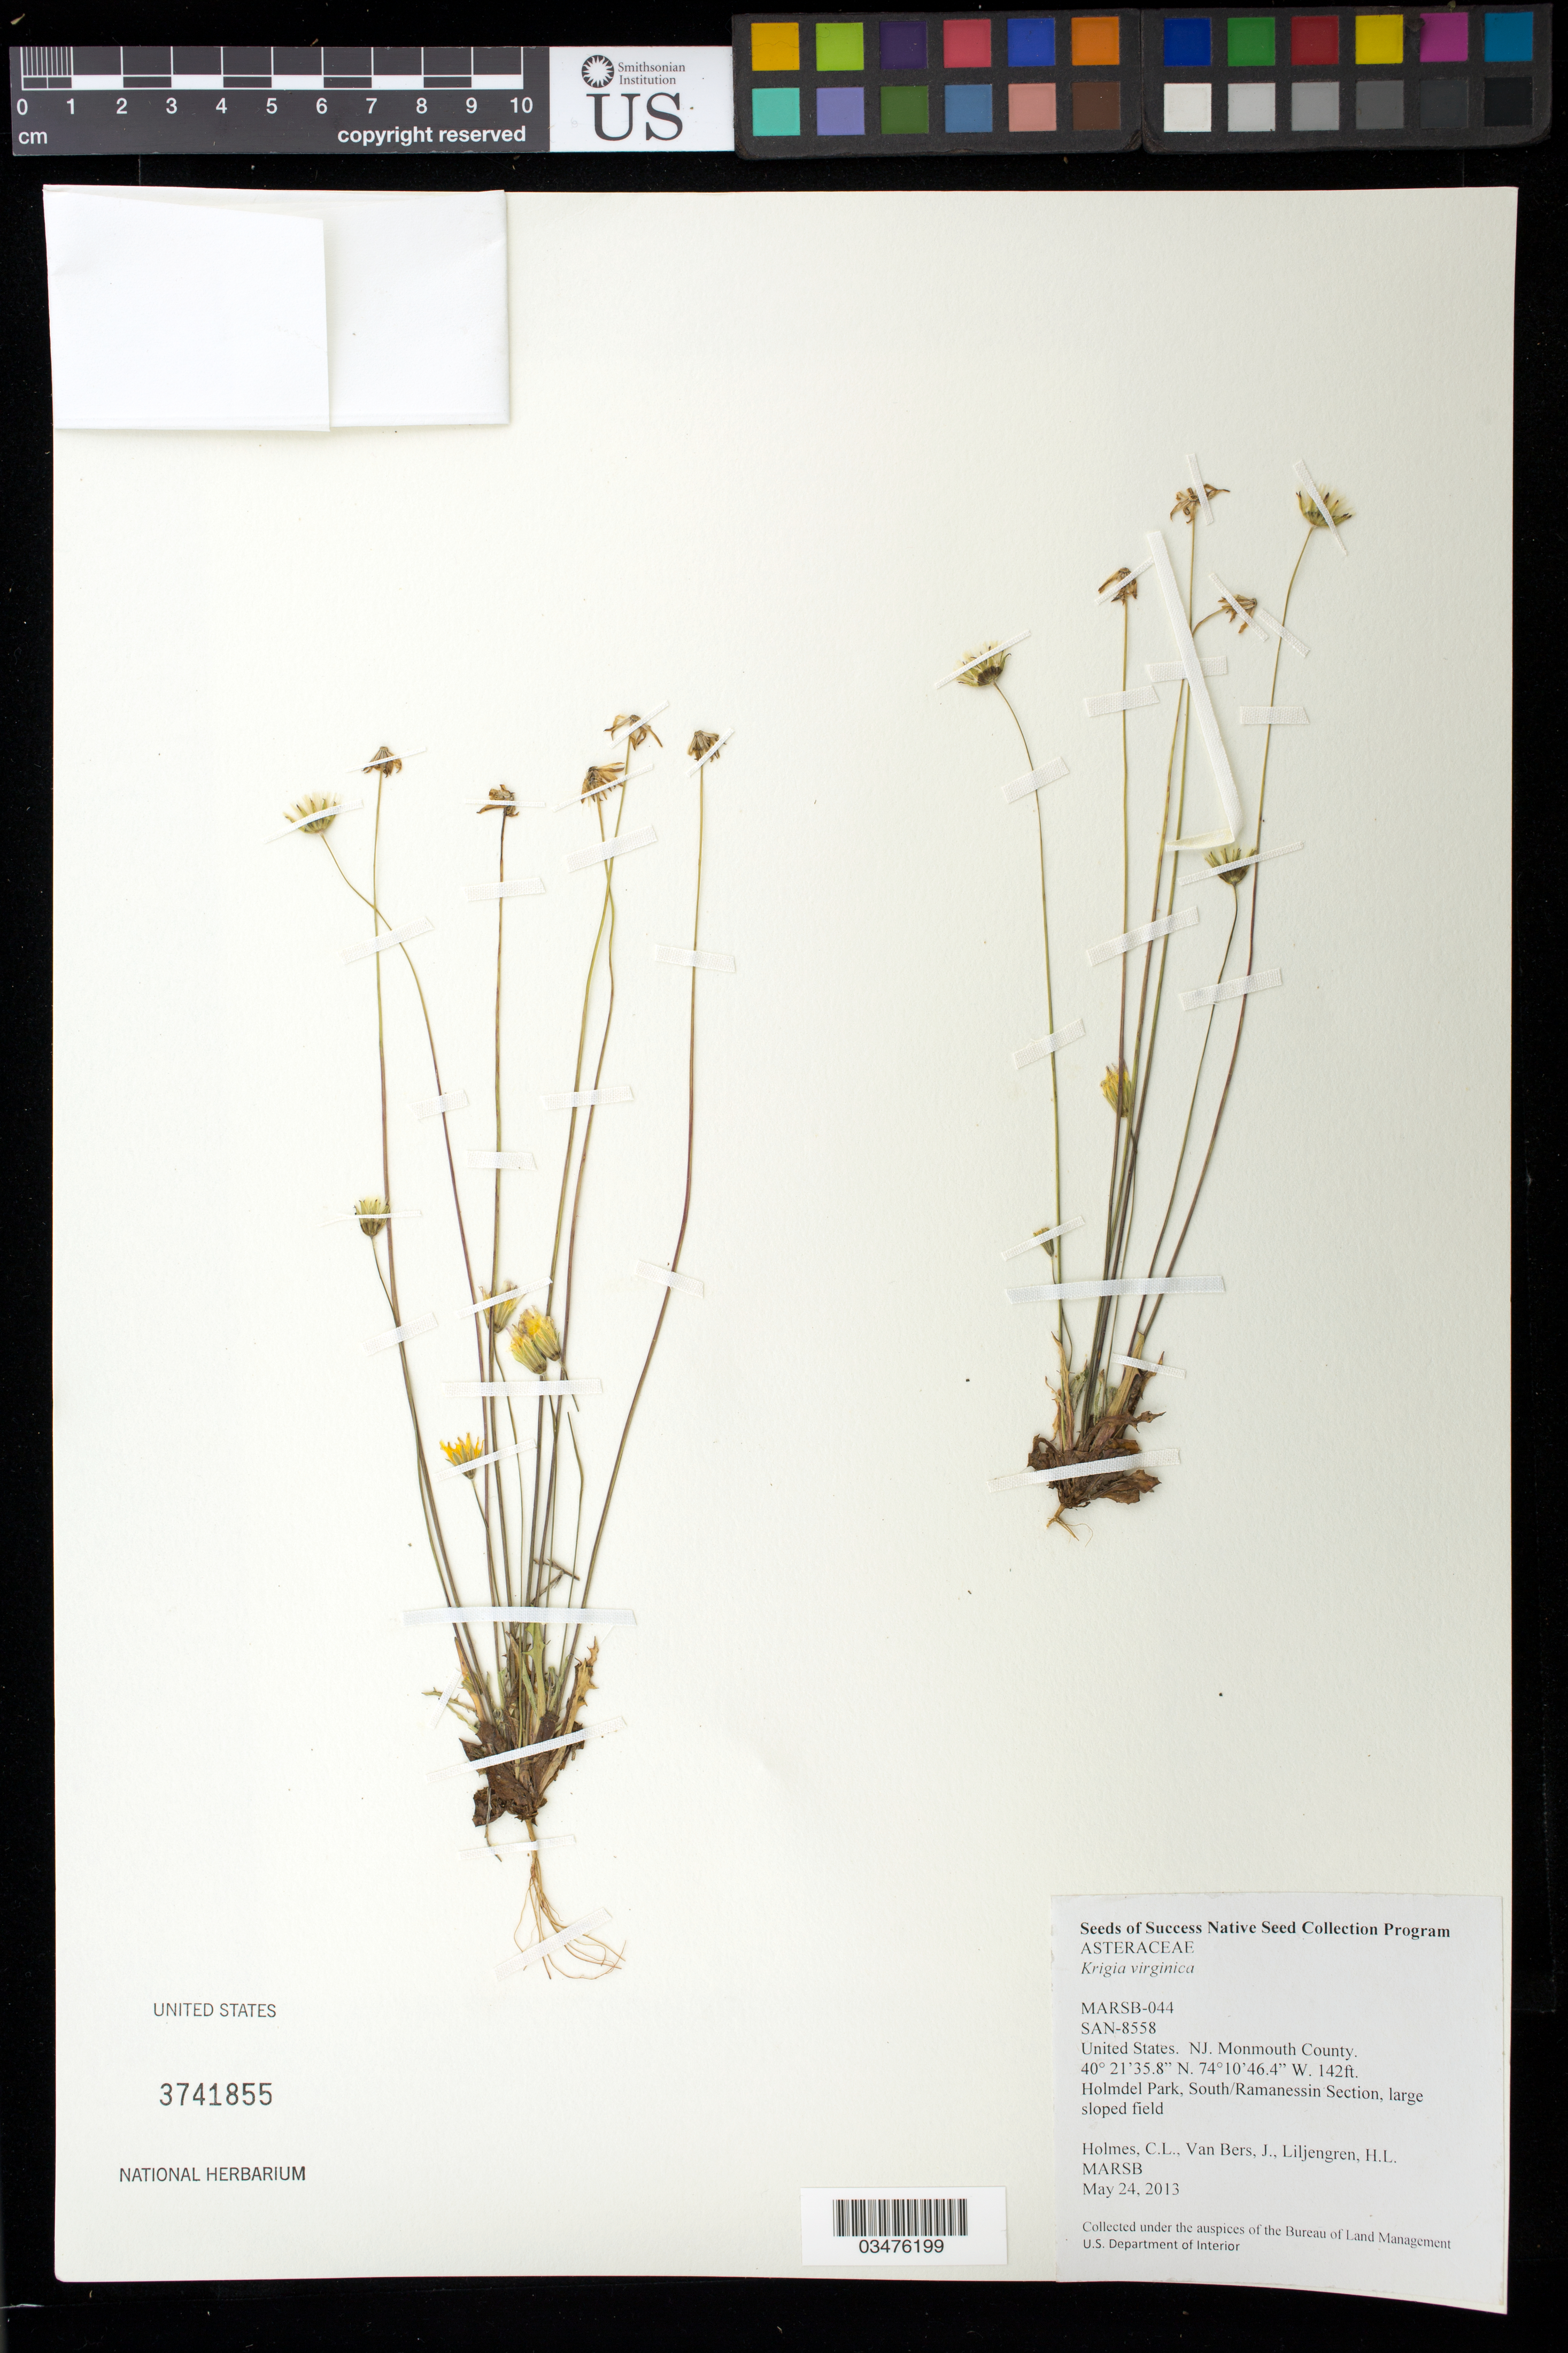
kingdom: Plantae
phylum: Tracheophyta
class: Magnoliopsida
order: Asterales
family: Asteraceae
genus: Krigia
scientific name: Krigia virginica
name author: (L.) Willd.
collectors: C. Holmes, J. Van Bers & H. Liljengren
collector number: MARSB-044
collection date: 2013-05-24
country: United States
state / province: New Jersey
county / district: Monmouth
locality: Holmdel Park, South/Ramanessin Section, large sloped field.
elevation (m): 43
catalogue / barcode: US 3741855